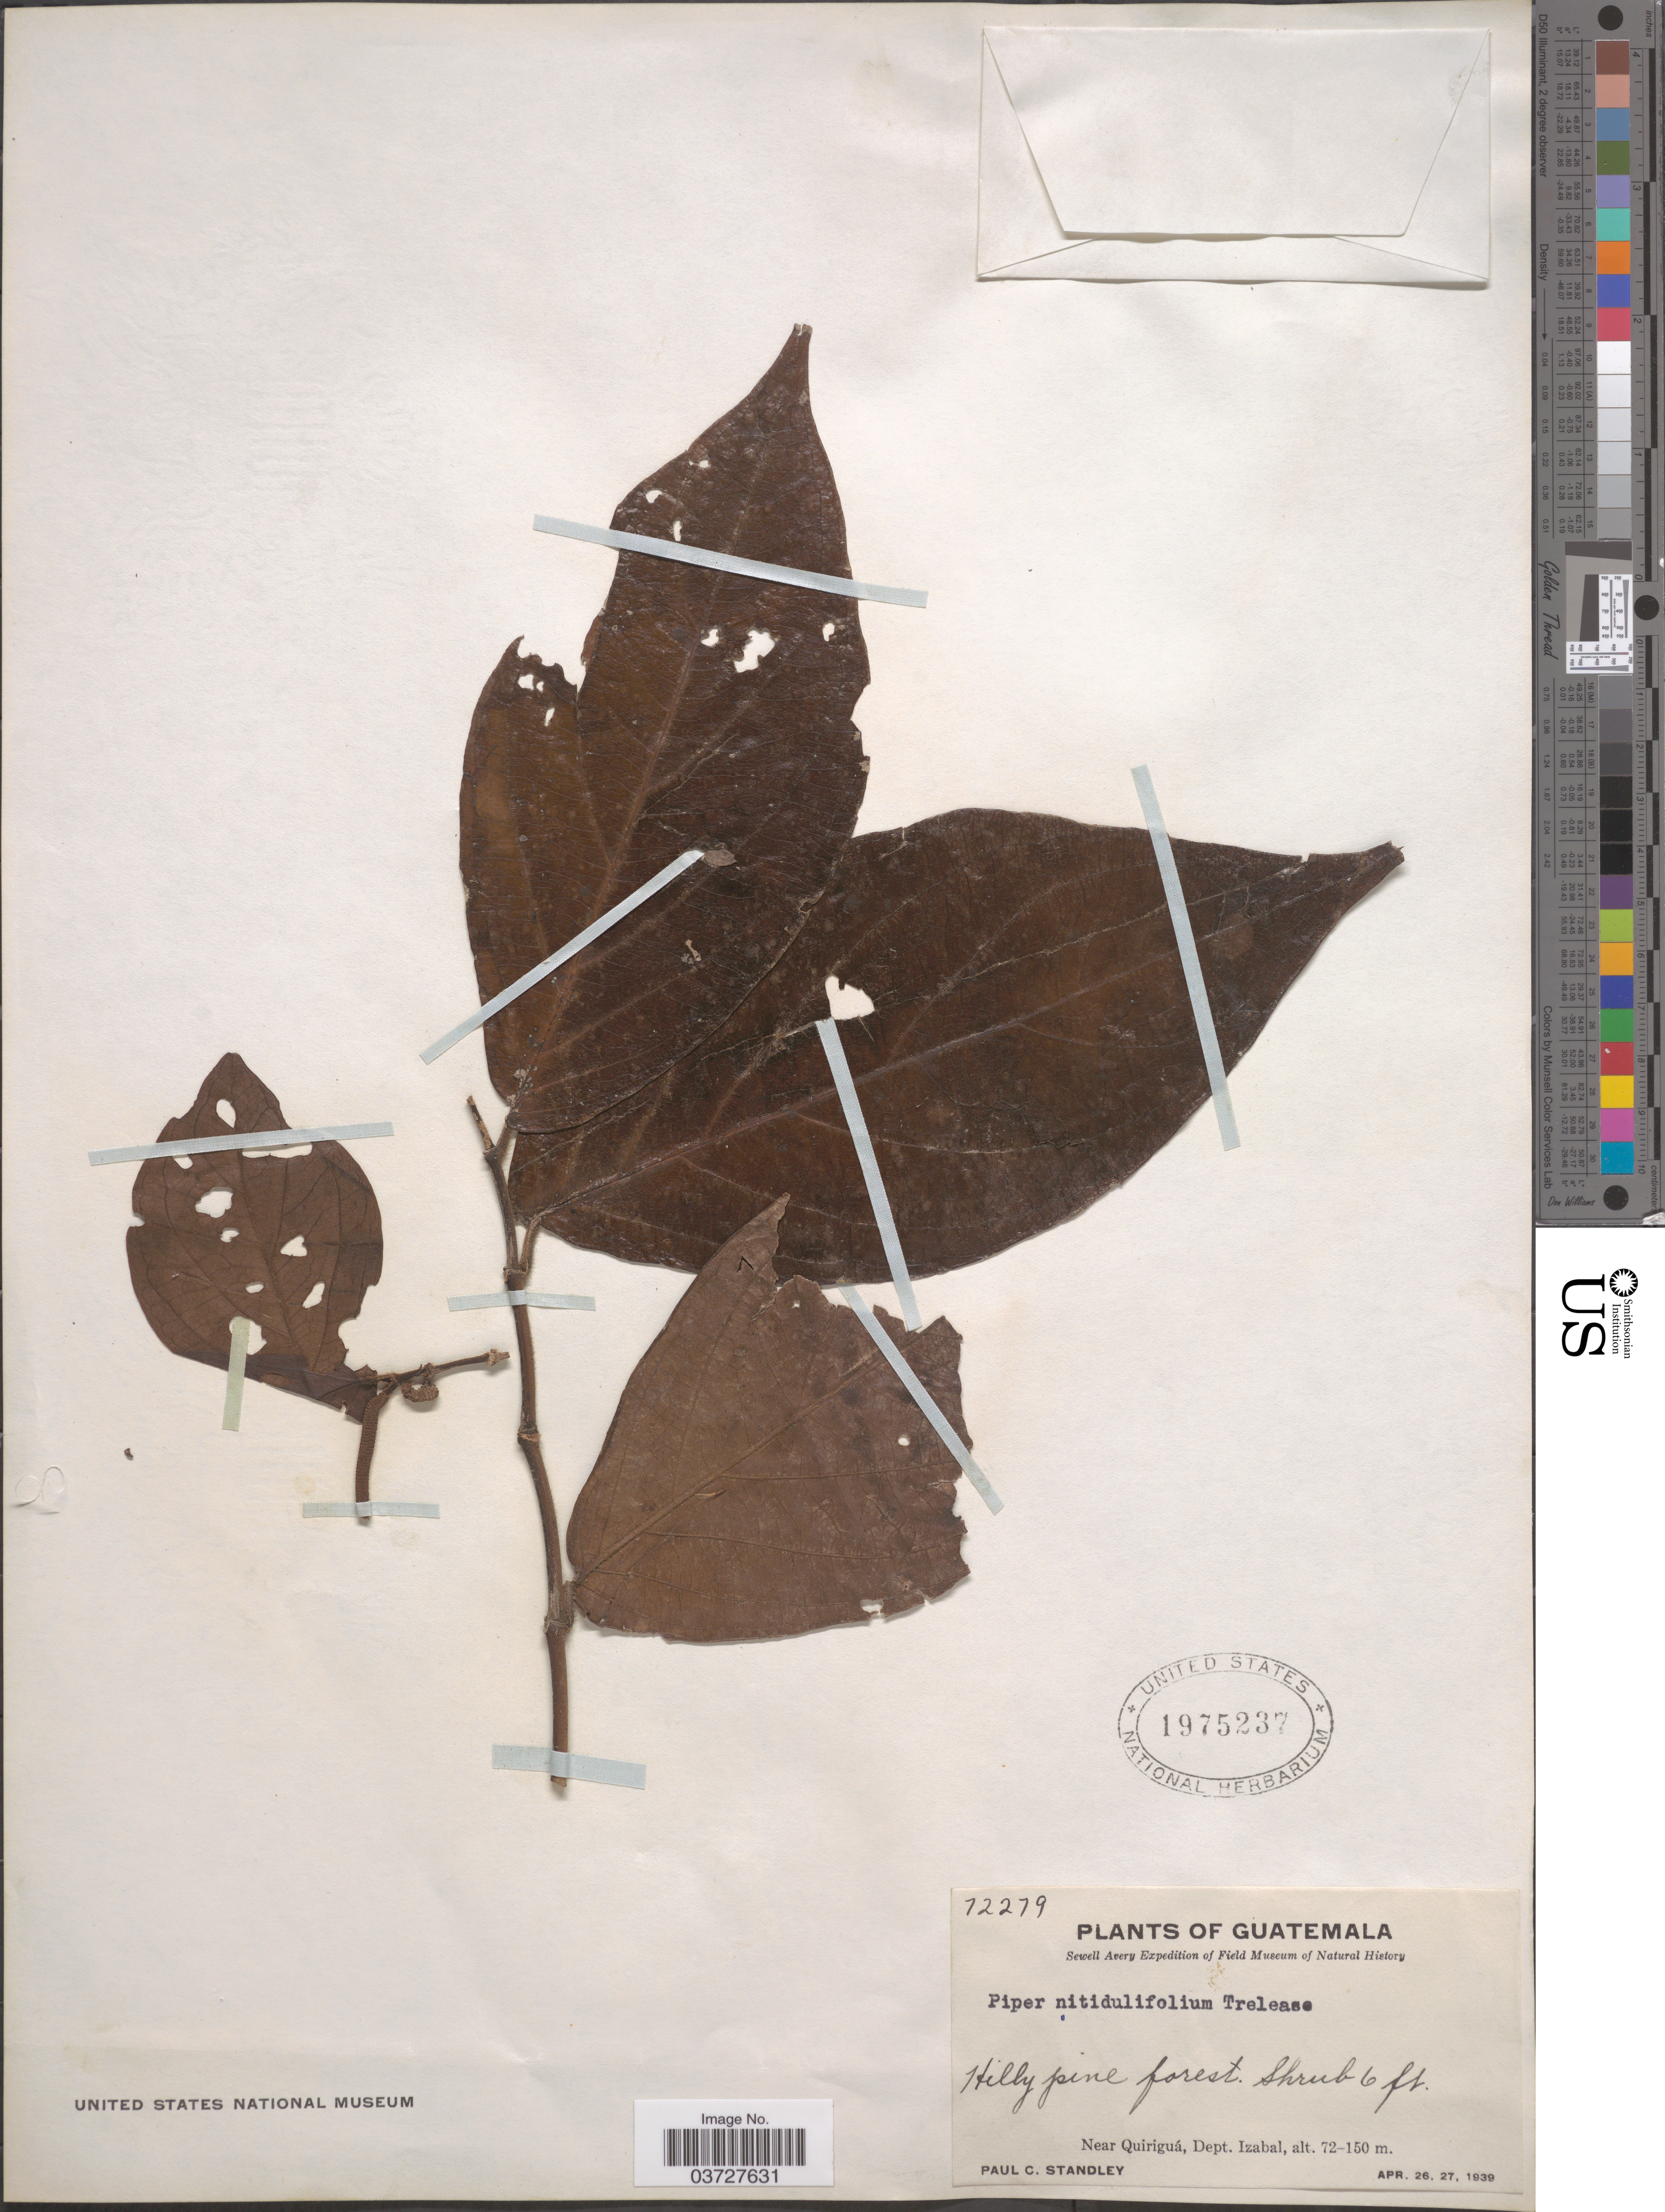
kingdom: Plantae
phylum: Tracheophyta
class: Magnoliopsida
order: Piperales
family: Piperaceae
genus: Piper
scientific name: Piper nitidulifolium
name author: Trel.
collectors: P. C. Standley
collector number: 12279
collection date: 1939-04-26/1939-04-27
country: Guatemala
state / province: Izabal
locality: Near Quiriguá, Dept. Izabal.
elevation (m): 72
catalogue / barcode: US 1975237